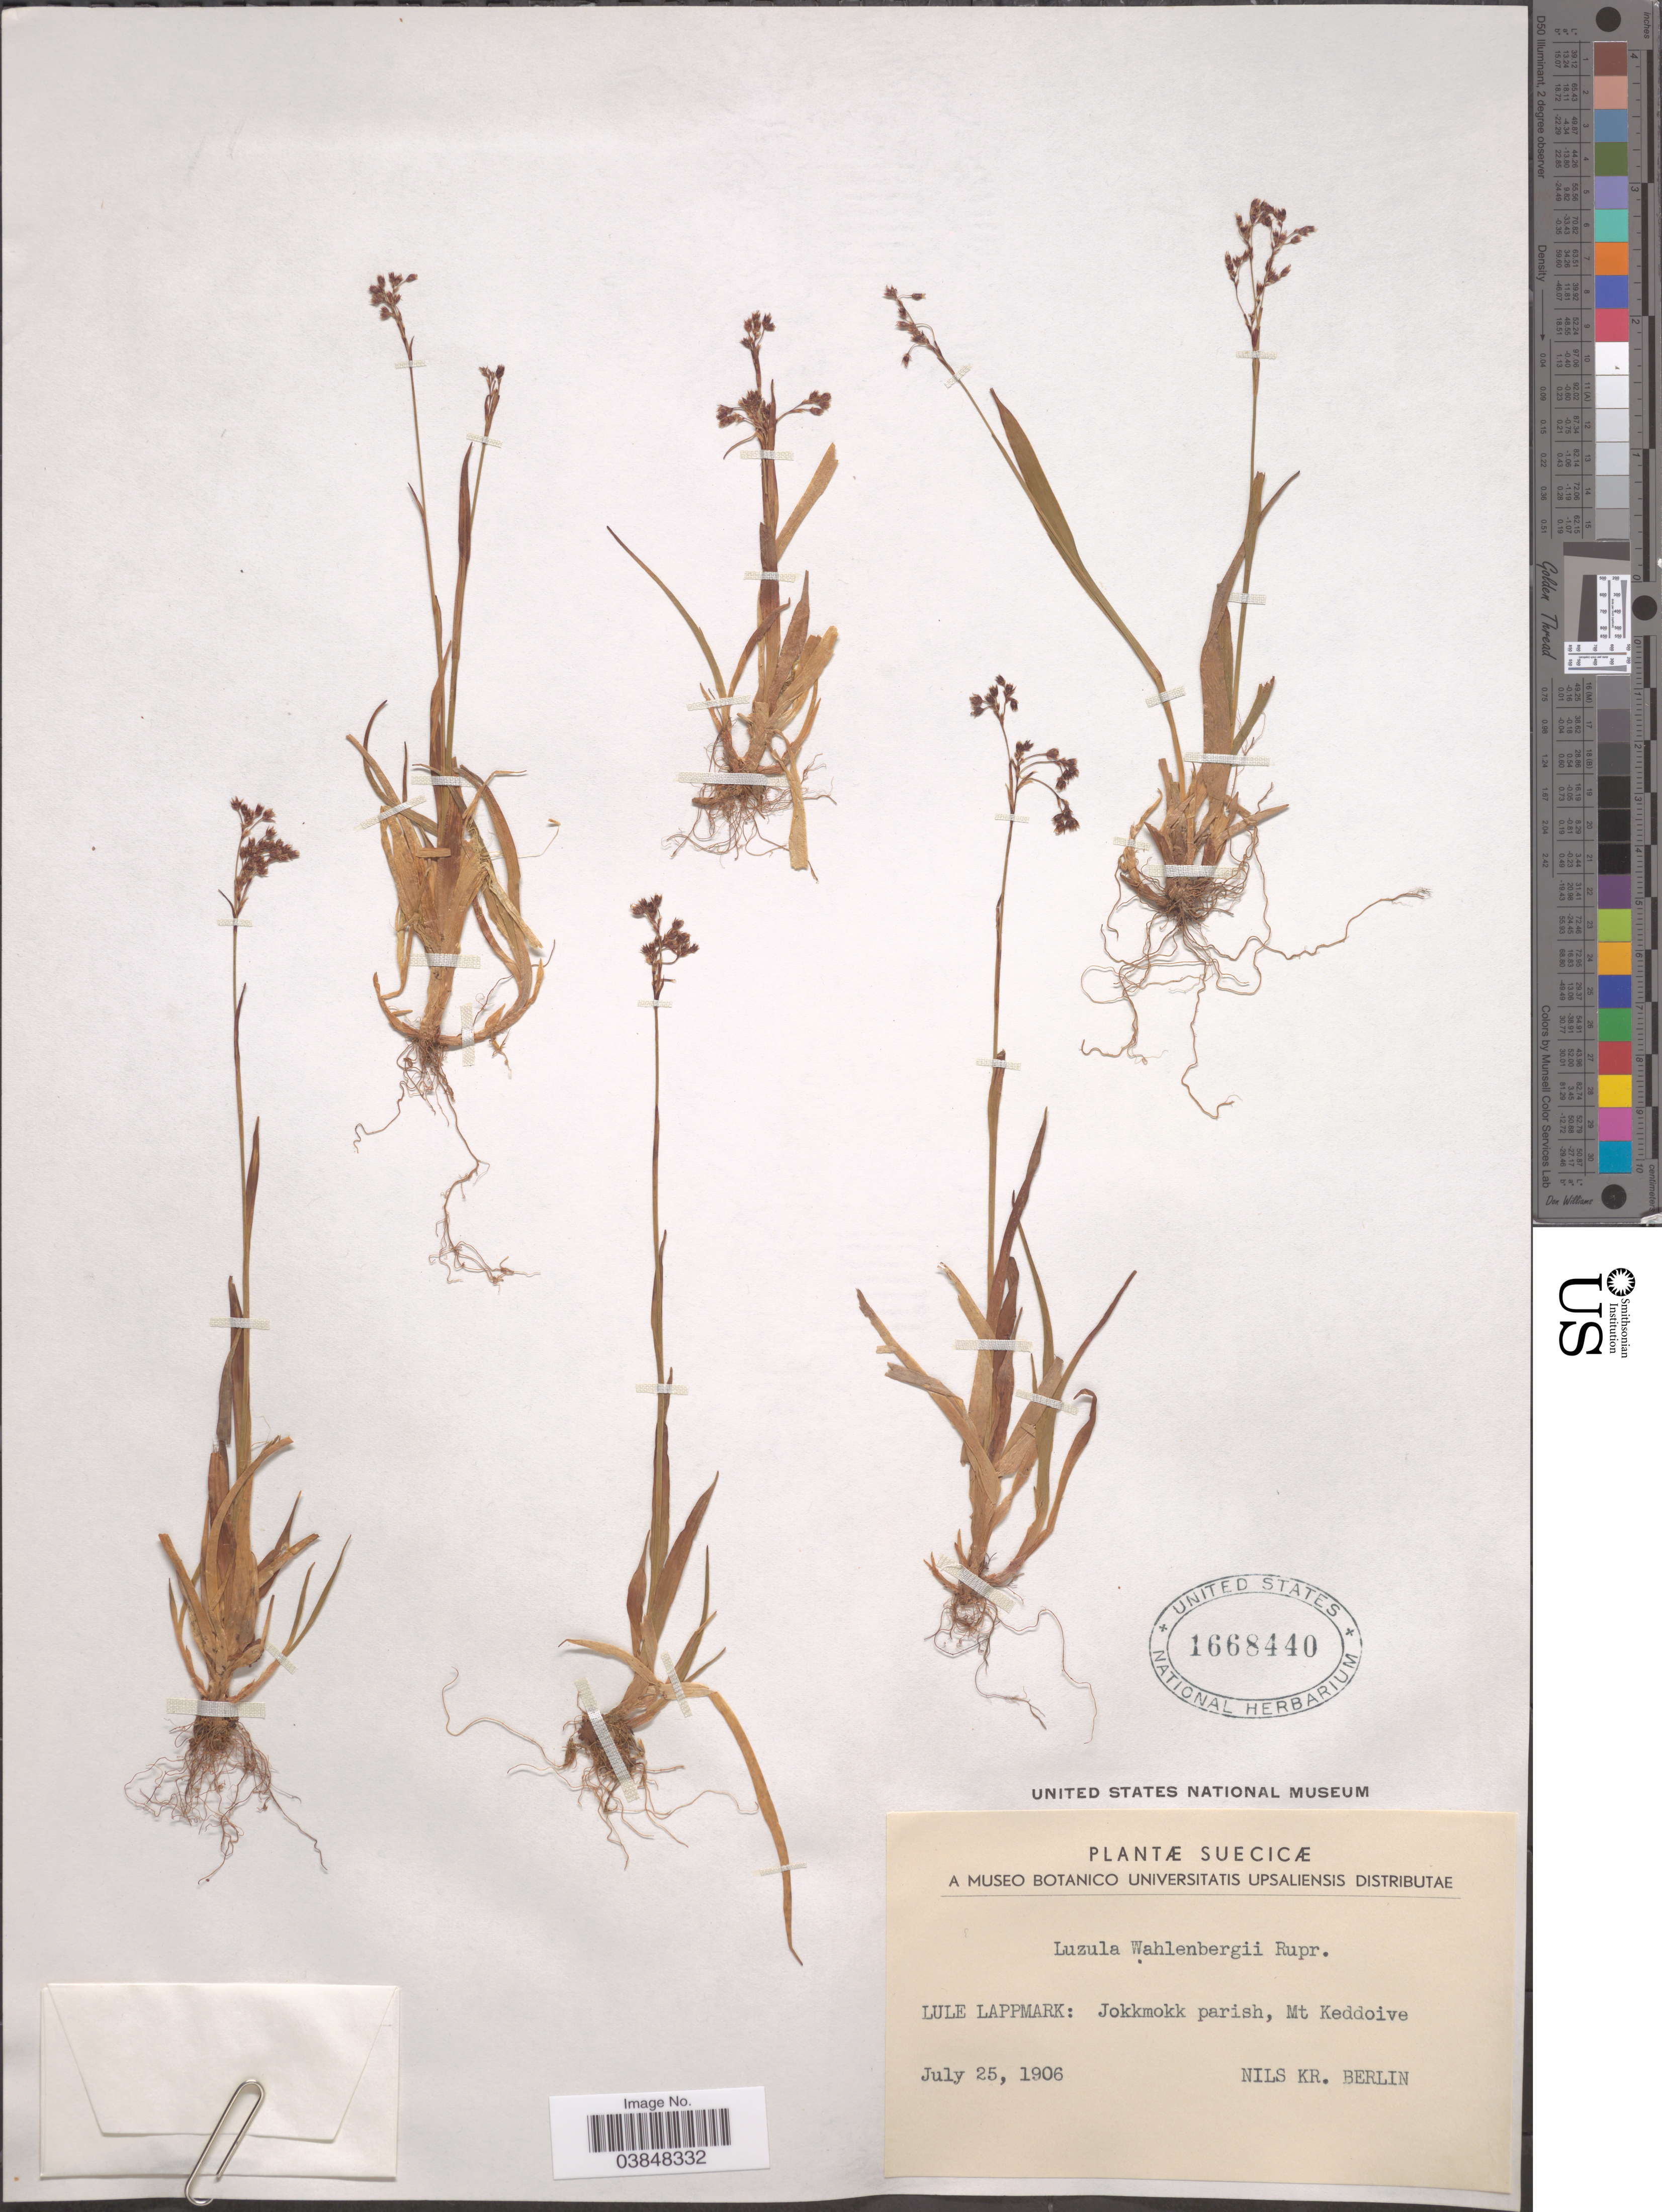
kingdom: Plantae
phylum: Tracheophyta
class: Liliopsida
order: Poales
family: Juncaceae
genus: Luzula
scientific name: Luzula wahlenbergii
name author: Rupr.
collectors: N. Berlin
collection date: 1906-07-25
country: Sweden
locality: Lule Lappmark: Jokkmokk parish, Mt Keddoive.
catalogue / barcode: US 1668440